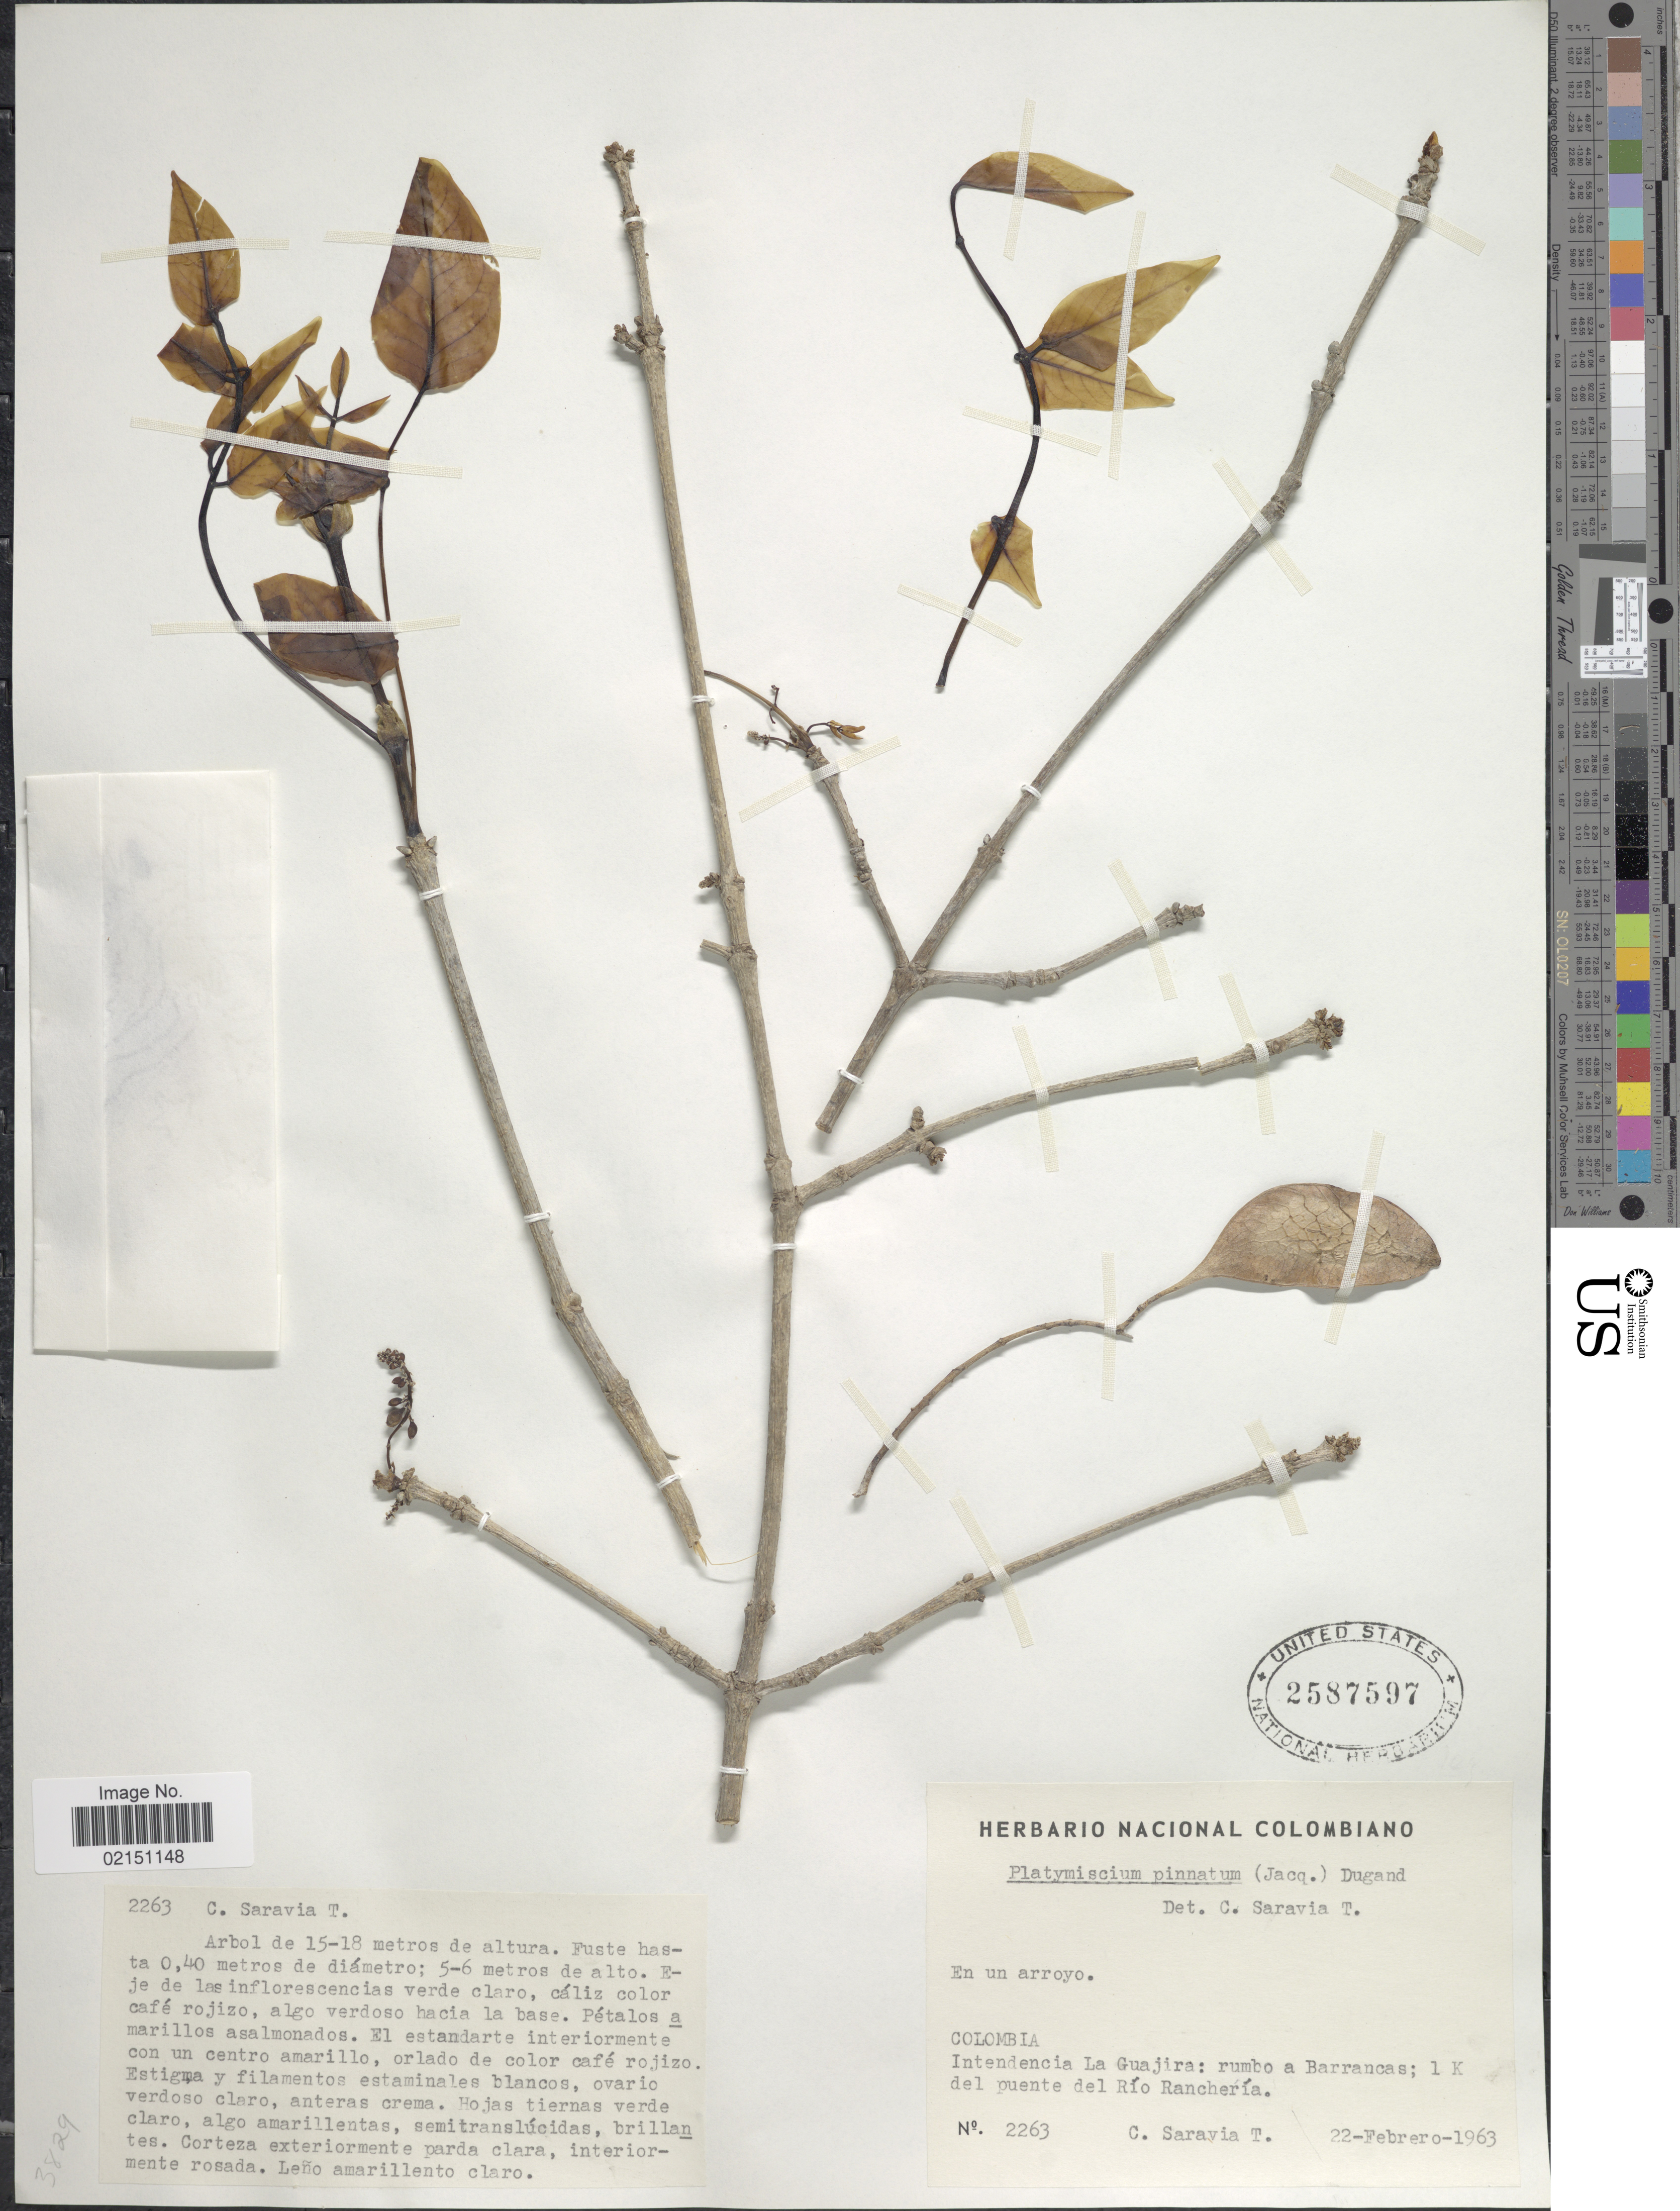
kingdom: Plantae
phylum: Tracheophyta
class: Magnoliopsida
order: Fabales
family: Fabaceae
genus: Platymiscium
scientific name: Platymiscium pinnatum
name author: (Jacq.) Dugand G.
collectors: C. Saravia T.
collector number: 2263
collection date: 1963-02-22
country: Colombia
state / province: La Guajira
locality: Rumbo a barrancas; 1 K del puente del Rio Rancheria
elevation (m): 15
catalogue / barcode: US 2587597